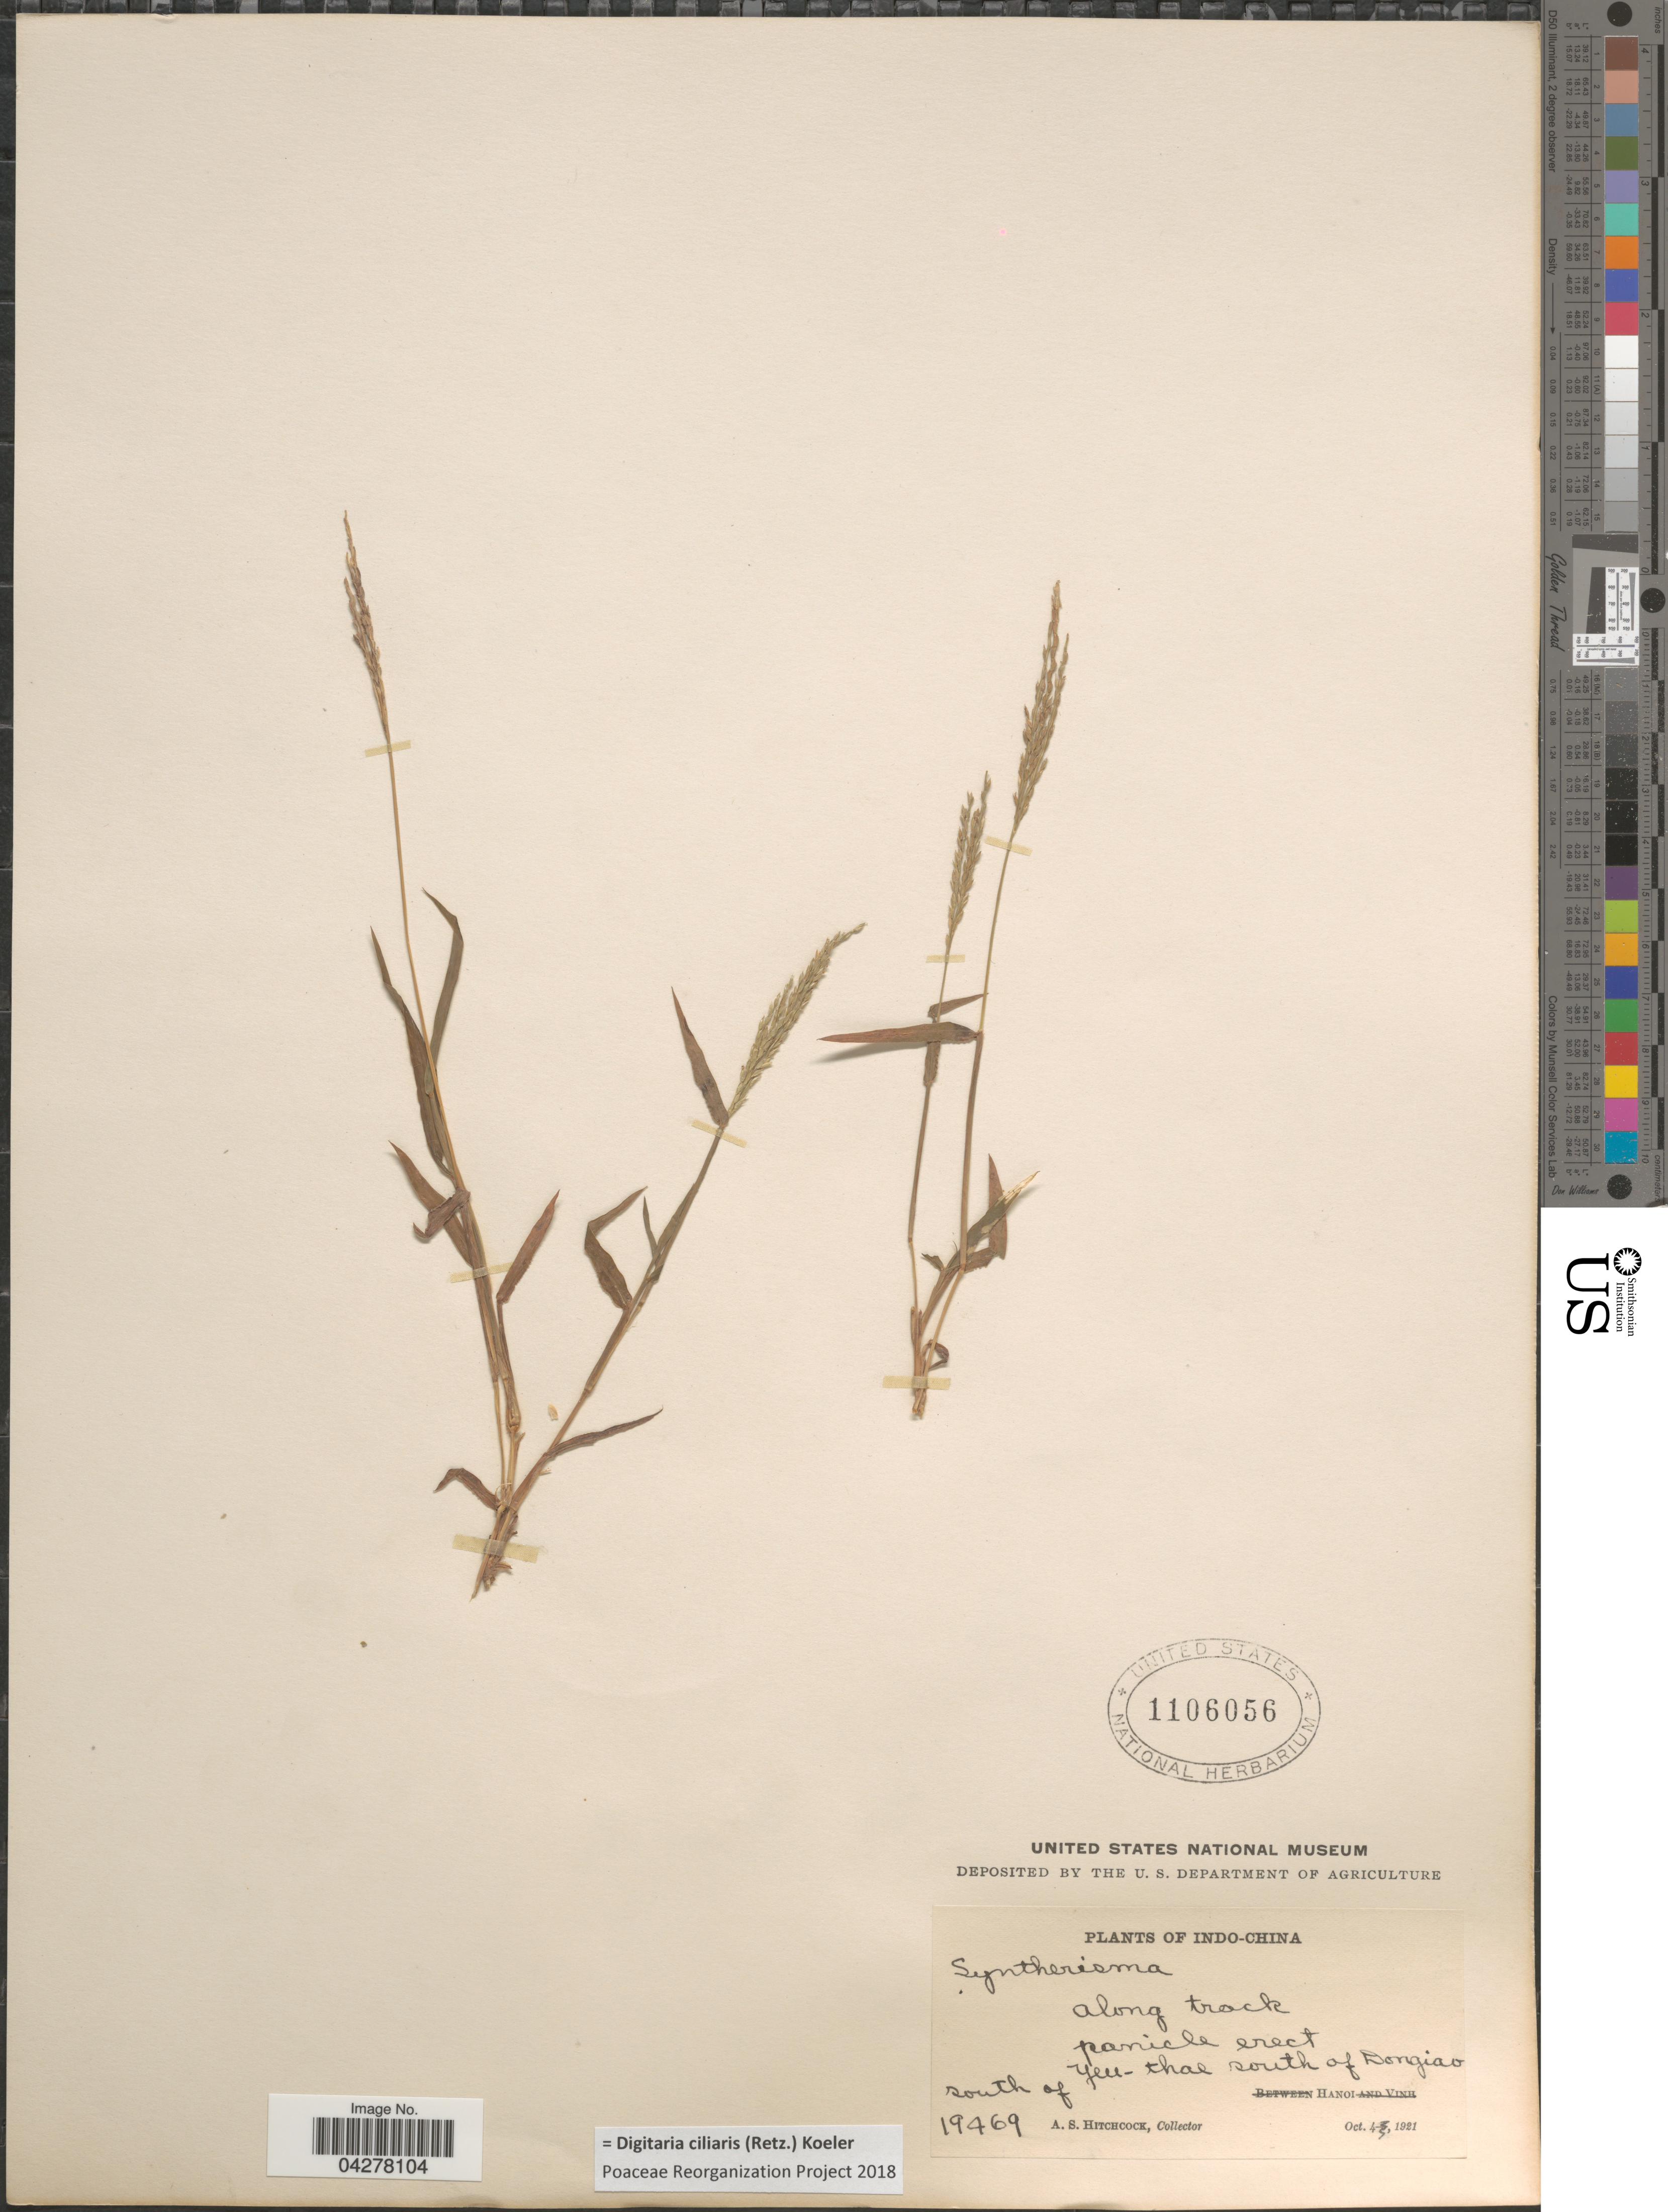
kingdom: Plantae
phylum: Tracheophyta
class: Liliopsida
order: Poales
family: Poaceae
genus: Digitaria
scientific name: Digitaria ciliaris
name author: (Retz.) Koeler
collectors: A. S. Hitchcock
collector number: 19469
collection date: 1921-10-04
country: Vietnam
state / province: Ha Noi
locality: Indo-China. Along track panicle erect. South of Yeu-thae south of Dongiao. Hanoi.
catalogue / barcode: US 1106056